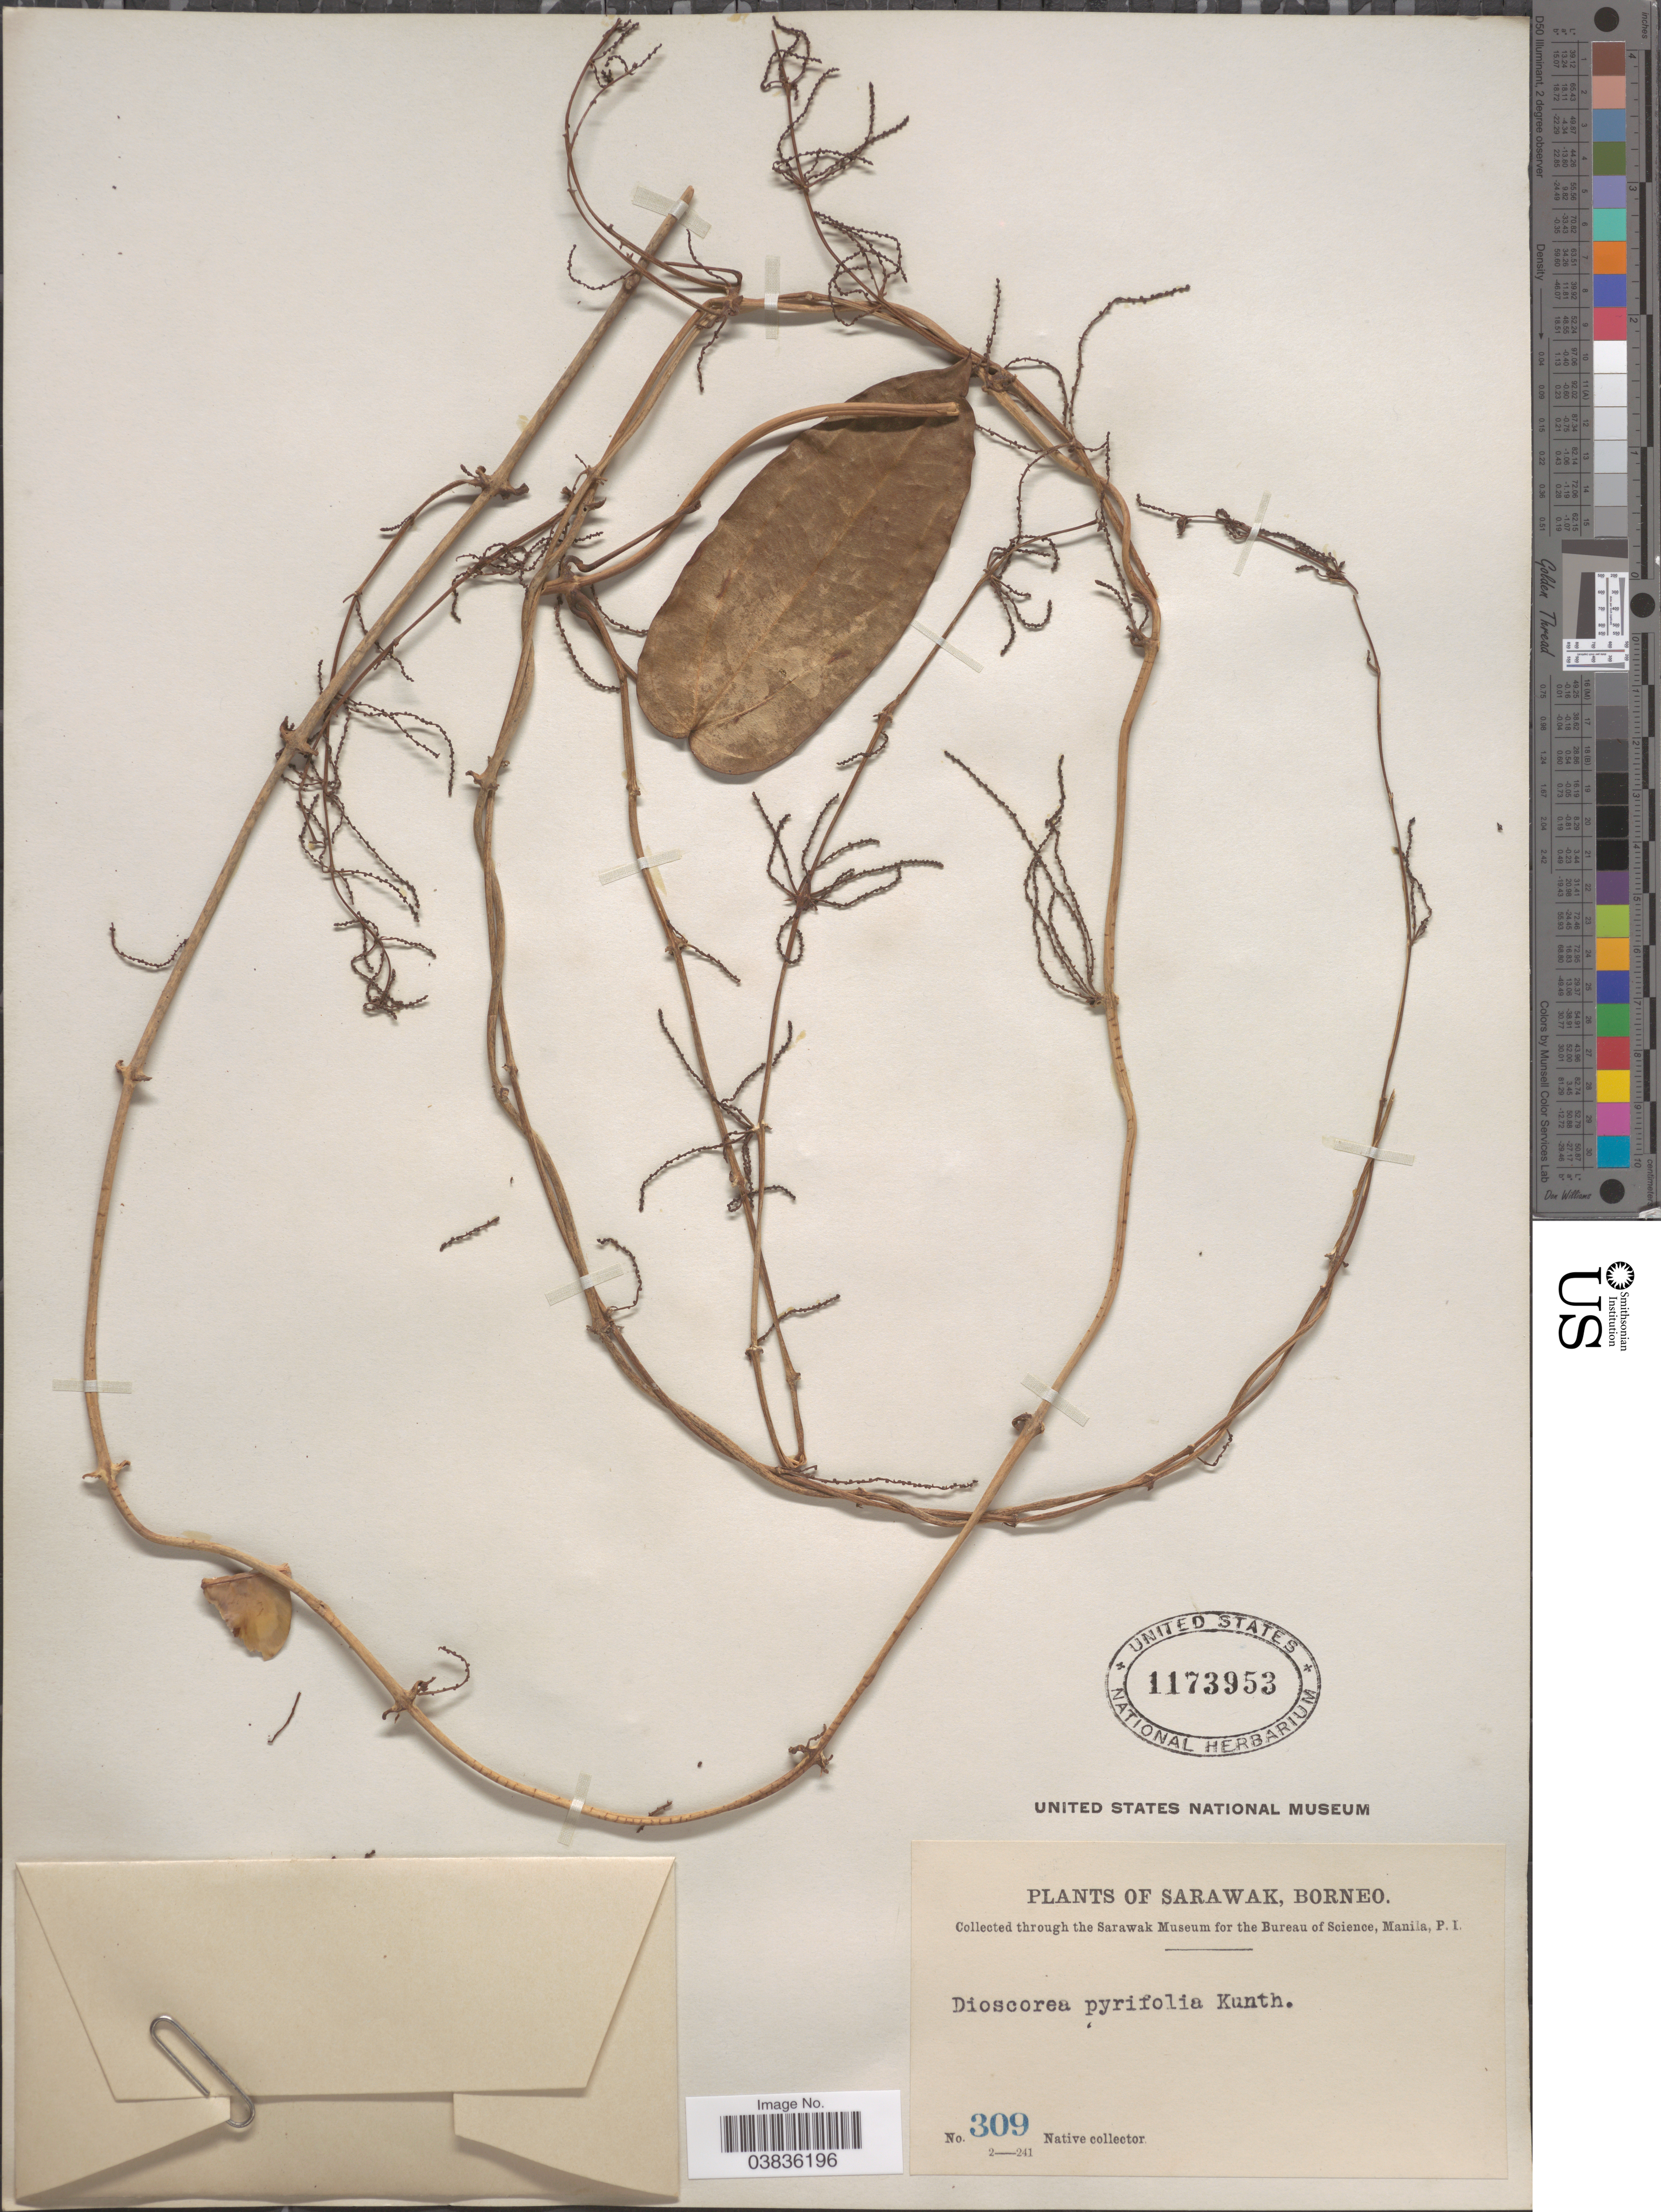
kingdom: Plantae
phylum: Tracheophyta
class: Liliopsida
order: Dioscoreales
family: Dioscoreaceae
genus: Dioscorea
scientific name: Dioscorea pyrifolia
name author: Kunth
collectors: Native collector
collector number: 309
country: Malaysia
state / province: Sarawak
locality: Borneo.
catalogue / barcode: US 1173953